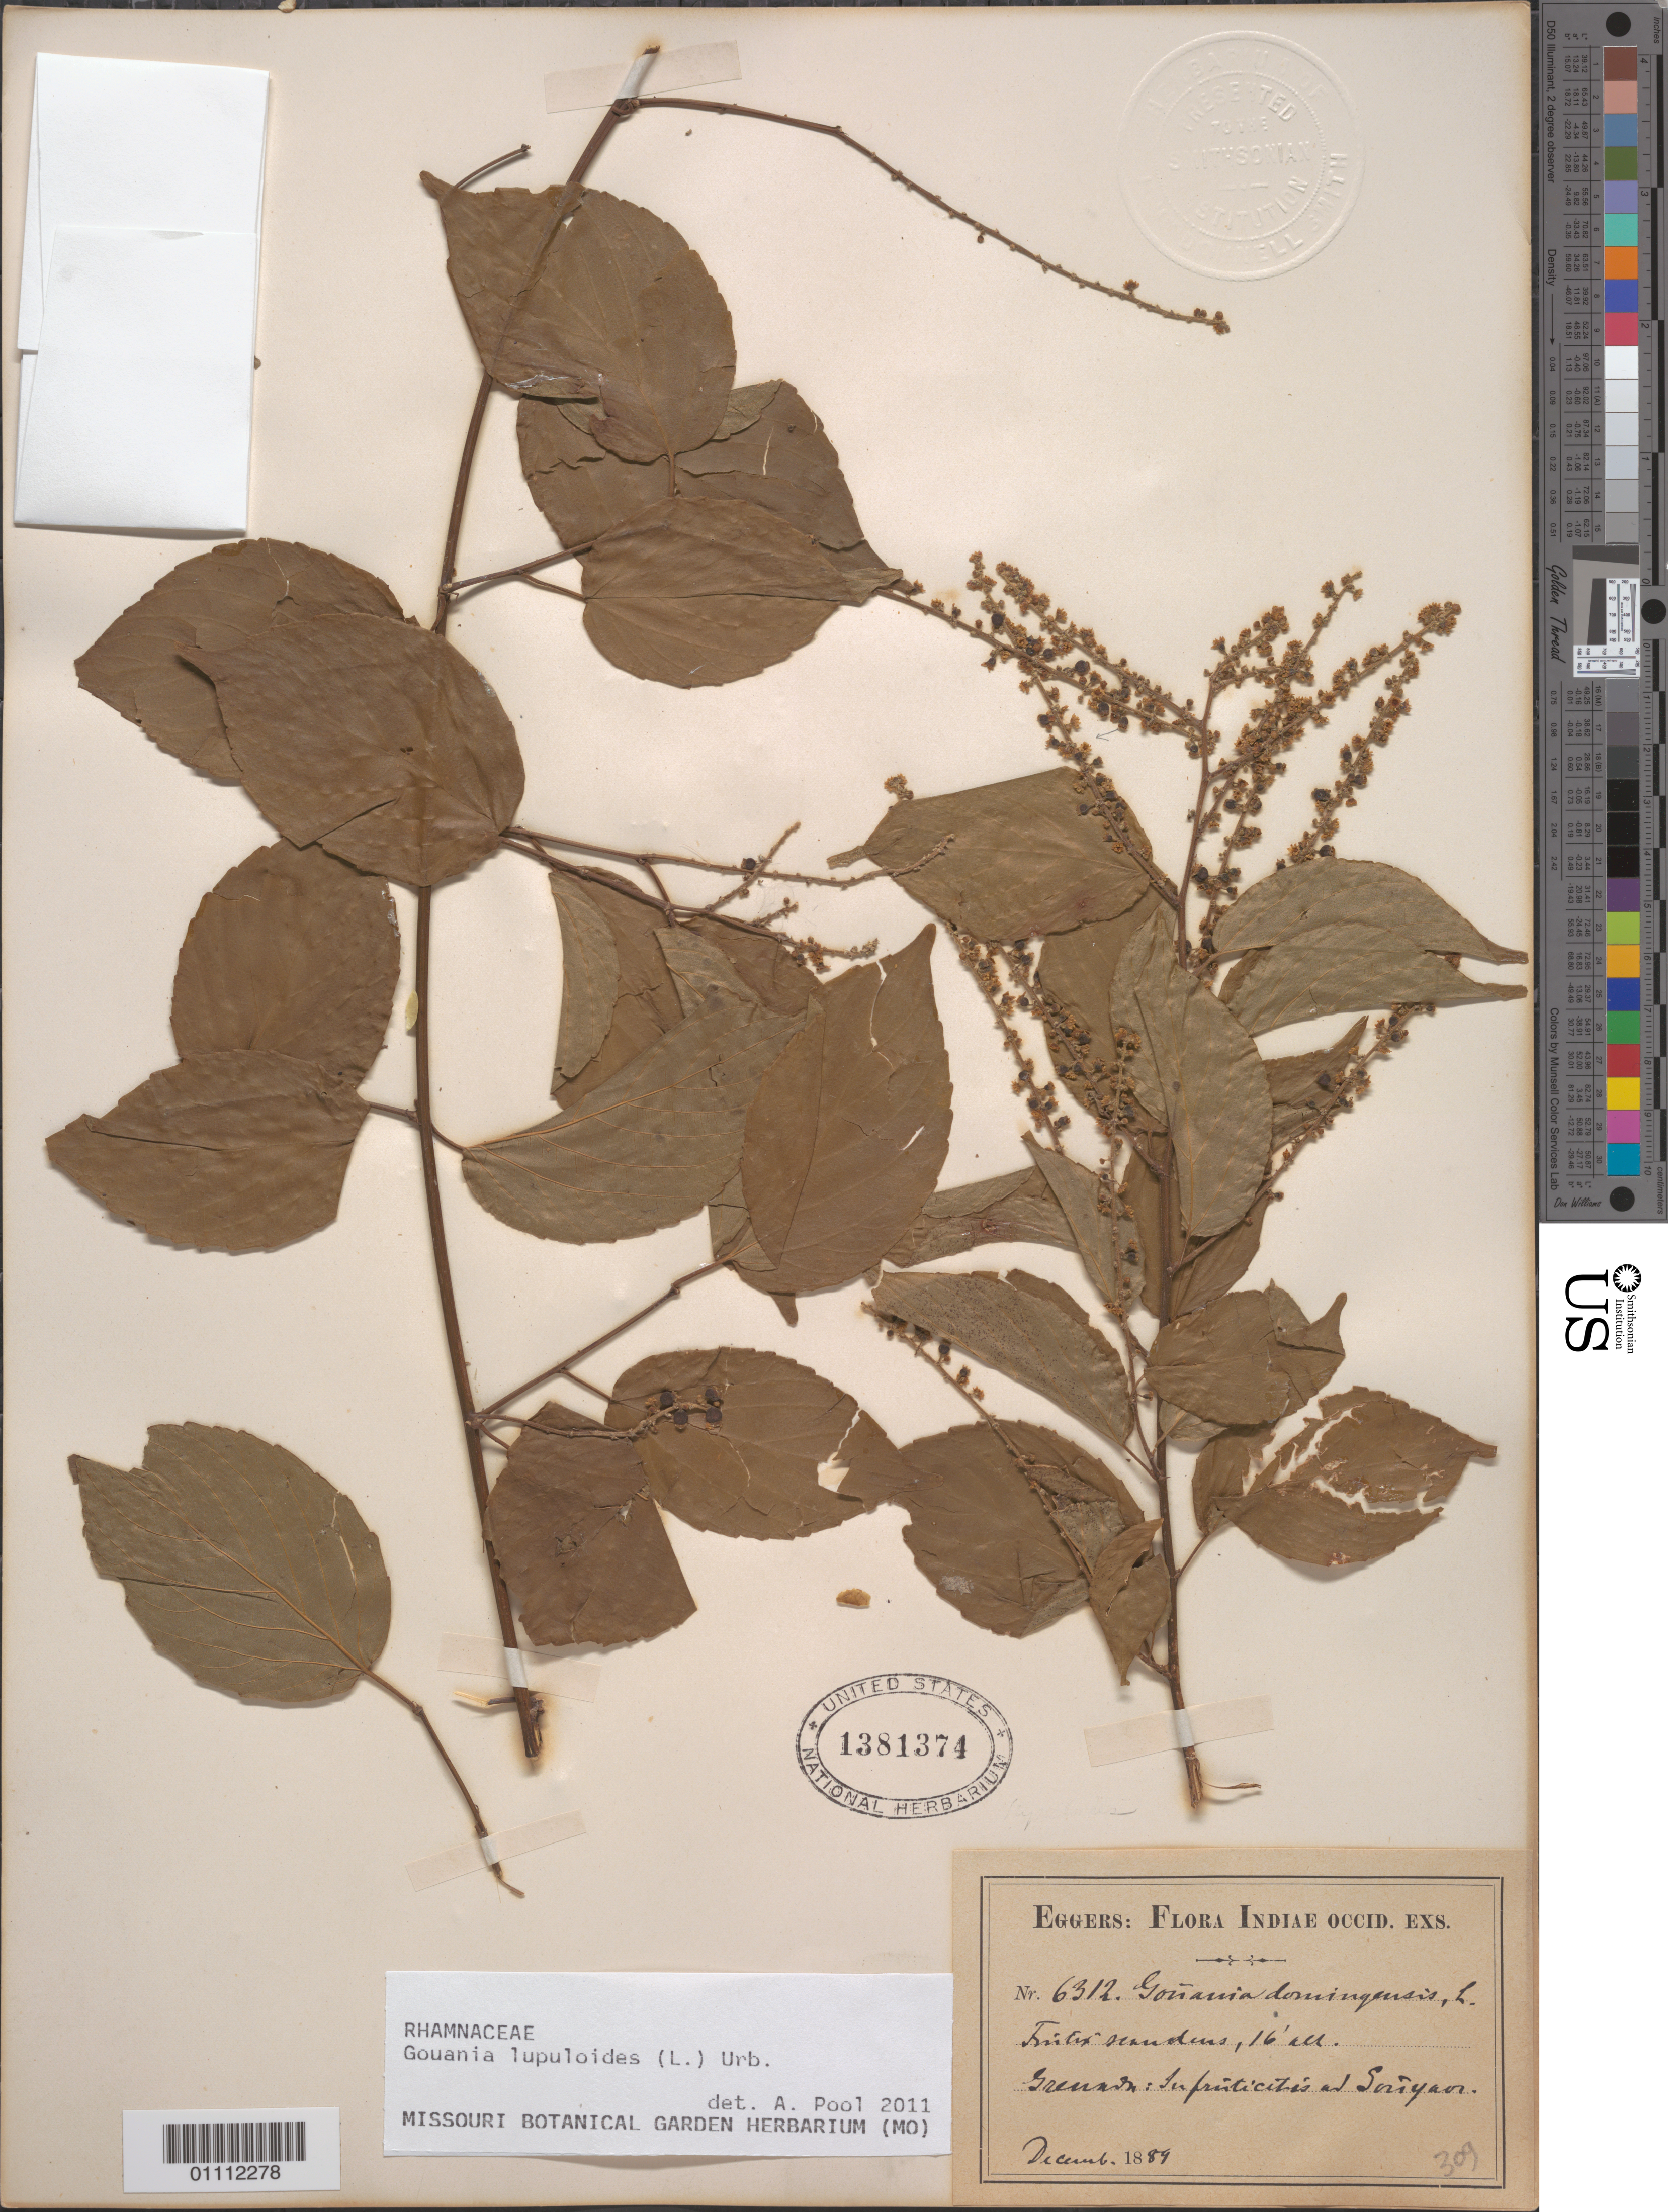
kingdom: Plantae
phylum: Tracheophyta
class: Magnoliopsida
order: Rosales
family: Rhamnaceae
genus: Gouania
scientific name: Gouania lupuloides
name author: (L.) Urb.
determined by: Pool, A., (MO), Missouri Botanical Garden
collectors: H. F. A. von Eggers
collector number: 6312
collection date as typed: Dec 1889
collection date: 1889-12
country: Grenada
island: Grenada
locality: Soriyan [?]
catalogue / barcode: US 1381374